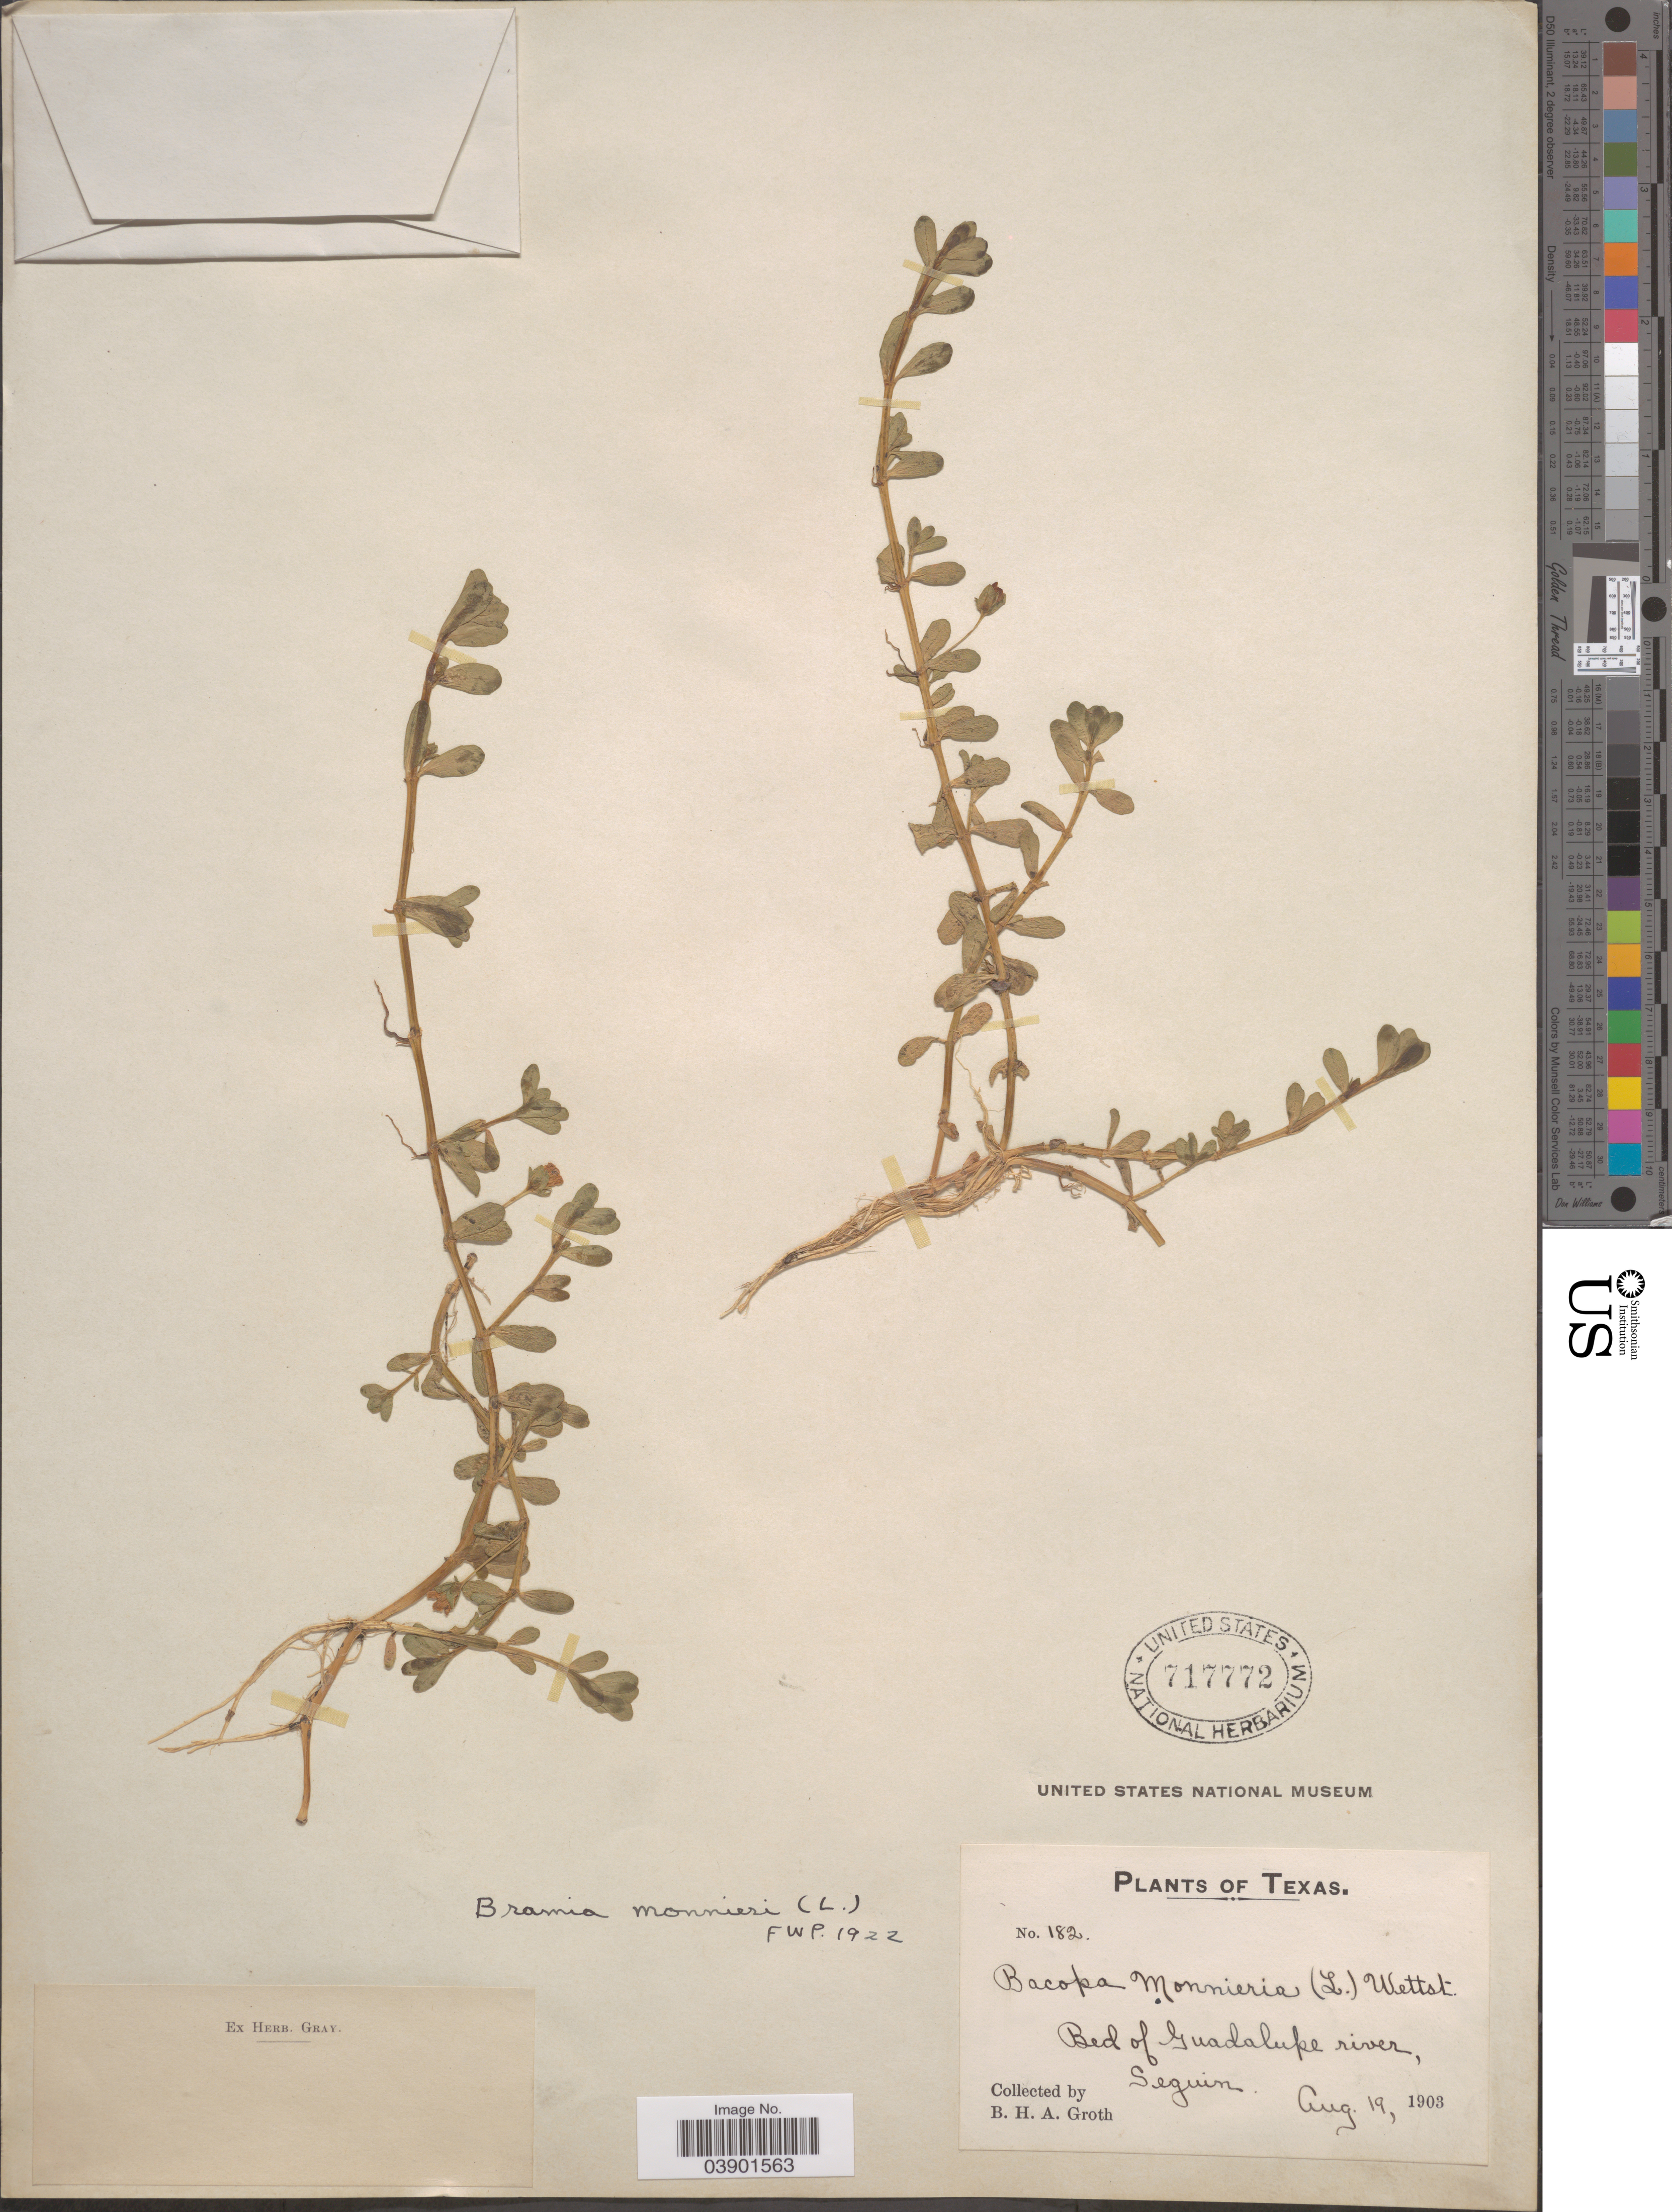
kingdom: Plantae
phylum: Tracheophyta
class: Magnoliopsida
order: Lamiales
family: Plantaginaceae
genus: Bacopa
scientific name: Bacopa monnieri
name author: (L.) Pennell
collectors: B. Groth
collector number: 182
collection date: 1903-08-19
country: United States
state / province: Texas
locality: Bed of Guadalupe river, Seguin.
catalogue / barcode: US 717772